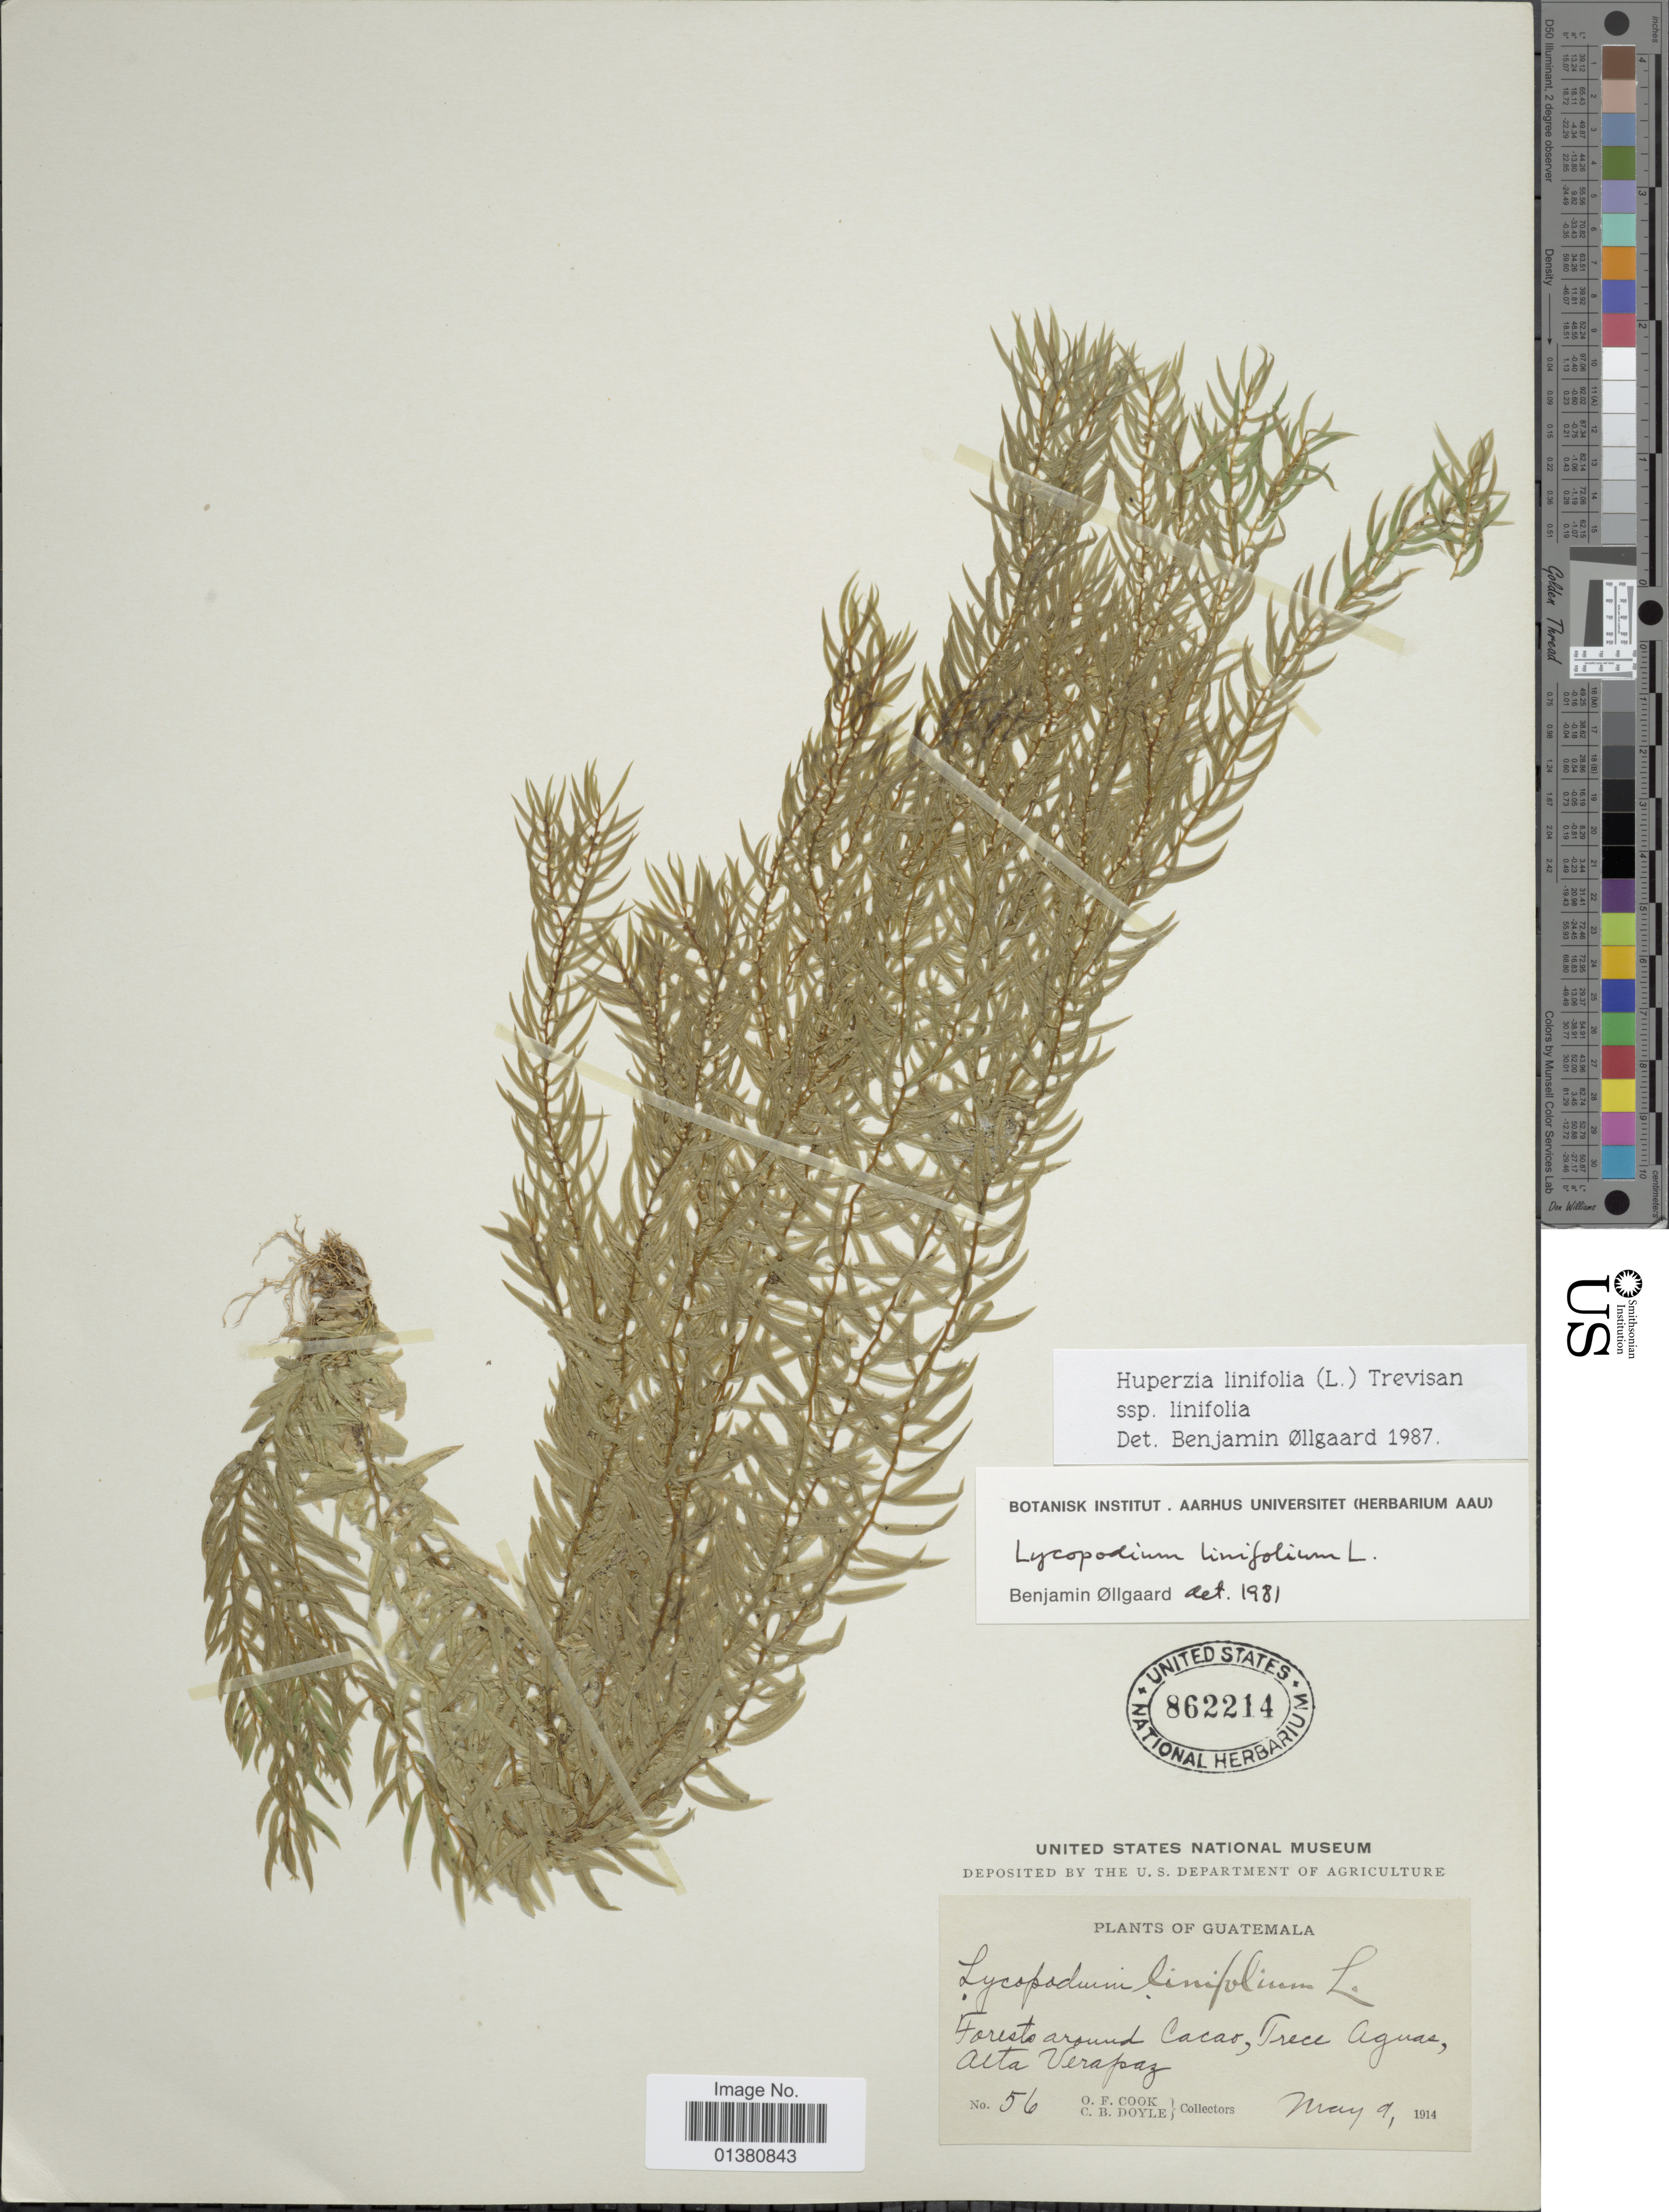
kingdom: Plantae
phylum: Tracheophyta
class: Lycopodiopsida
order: Lycopodiales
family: Lycopodiaceae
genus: Phlegmariurus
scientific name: Phlegmariurus linifolius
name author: (L.) B. Øllg.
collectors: O. F. Cook & C. Doyle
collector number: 56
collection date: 1914-05-09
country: Guatemala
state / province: Alta Verapaz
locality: Forest around Cacao, Trece Aguas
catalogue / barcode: US 862214